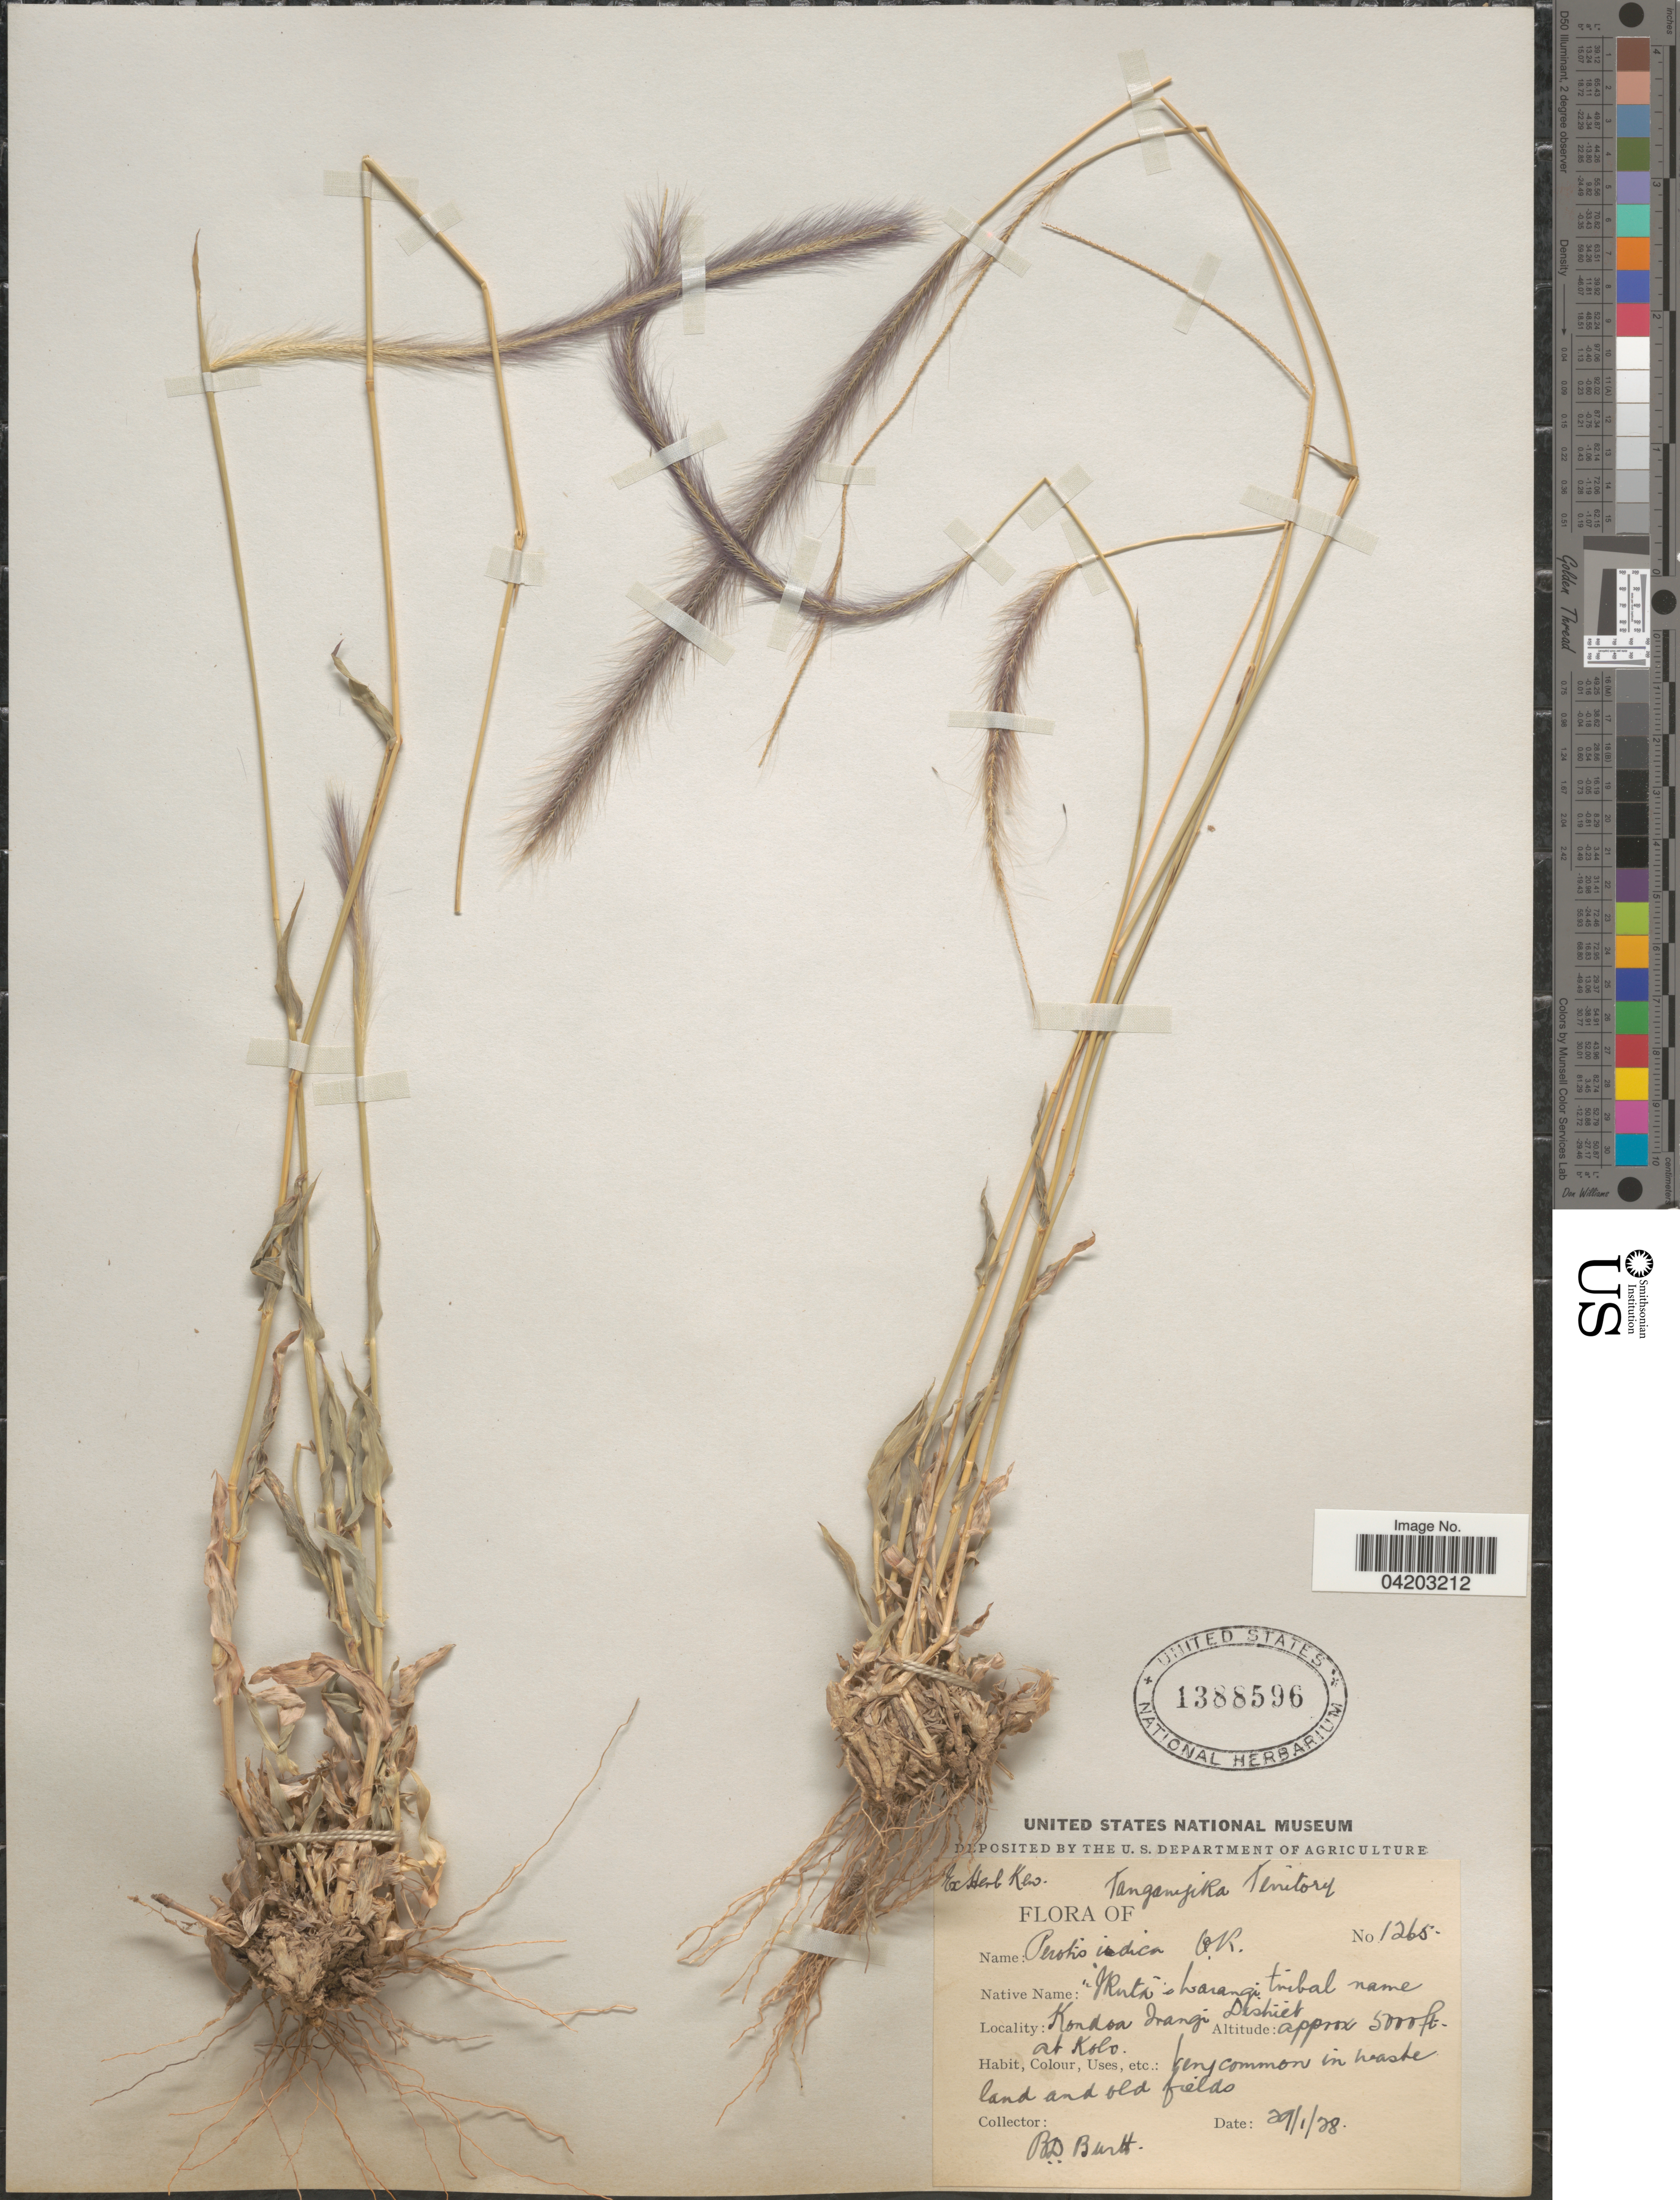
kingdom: Plantae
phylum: Tracheophyta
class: Liliopsida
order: Poales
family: Poaceae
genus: Perotis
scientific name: Perotis indica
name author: (L.) Kuntze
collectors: B. D. Burtt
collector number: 1265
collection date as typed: Transcribed d/m/y: 29/1/28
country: Tanzania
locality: Tanganyika Territory. Kondoa Irangi District at Kolo.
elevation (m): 1524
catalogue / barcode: US 1388596